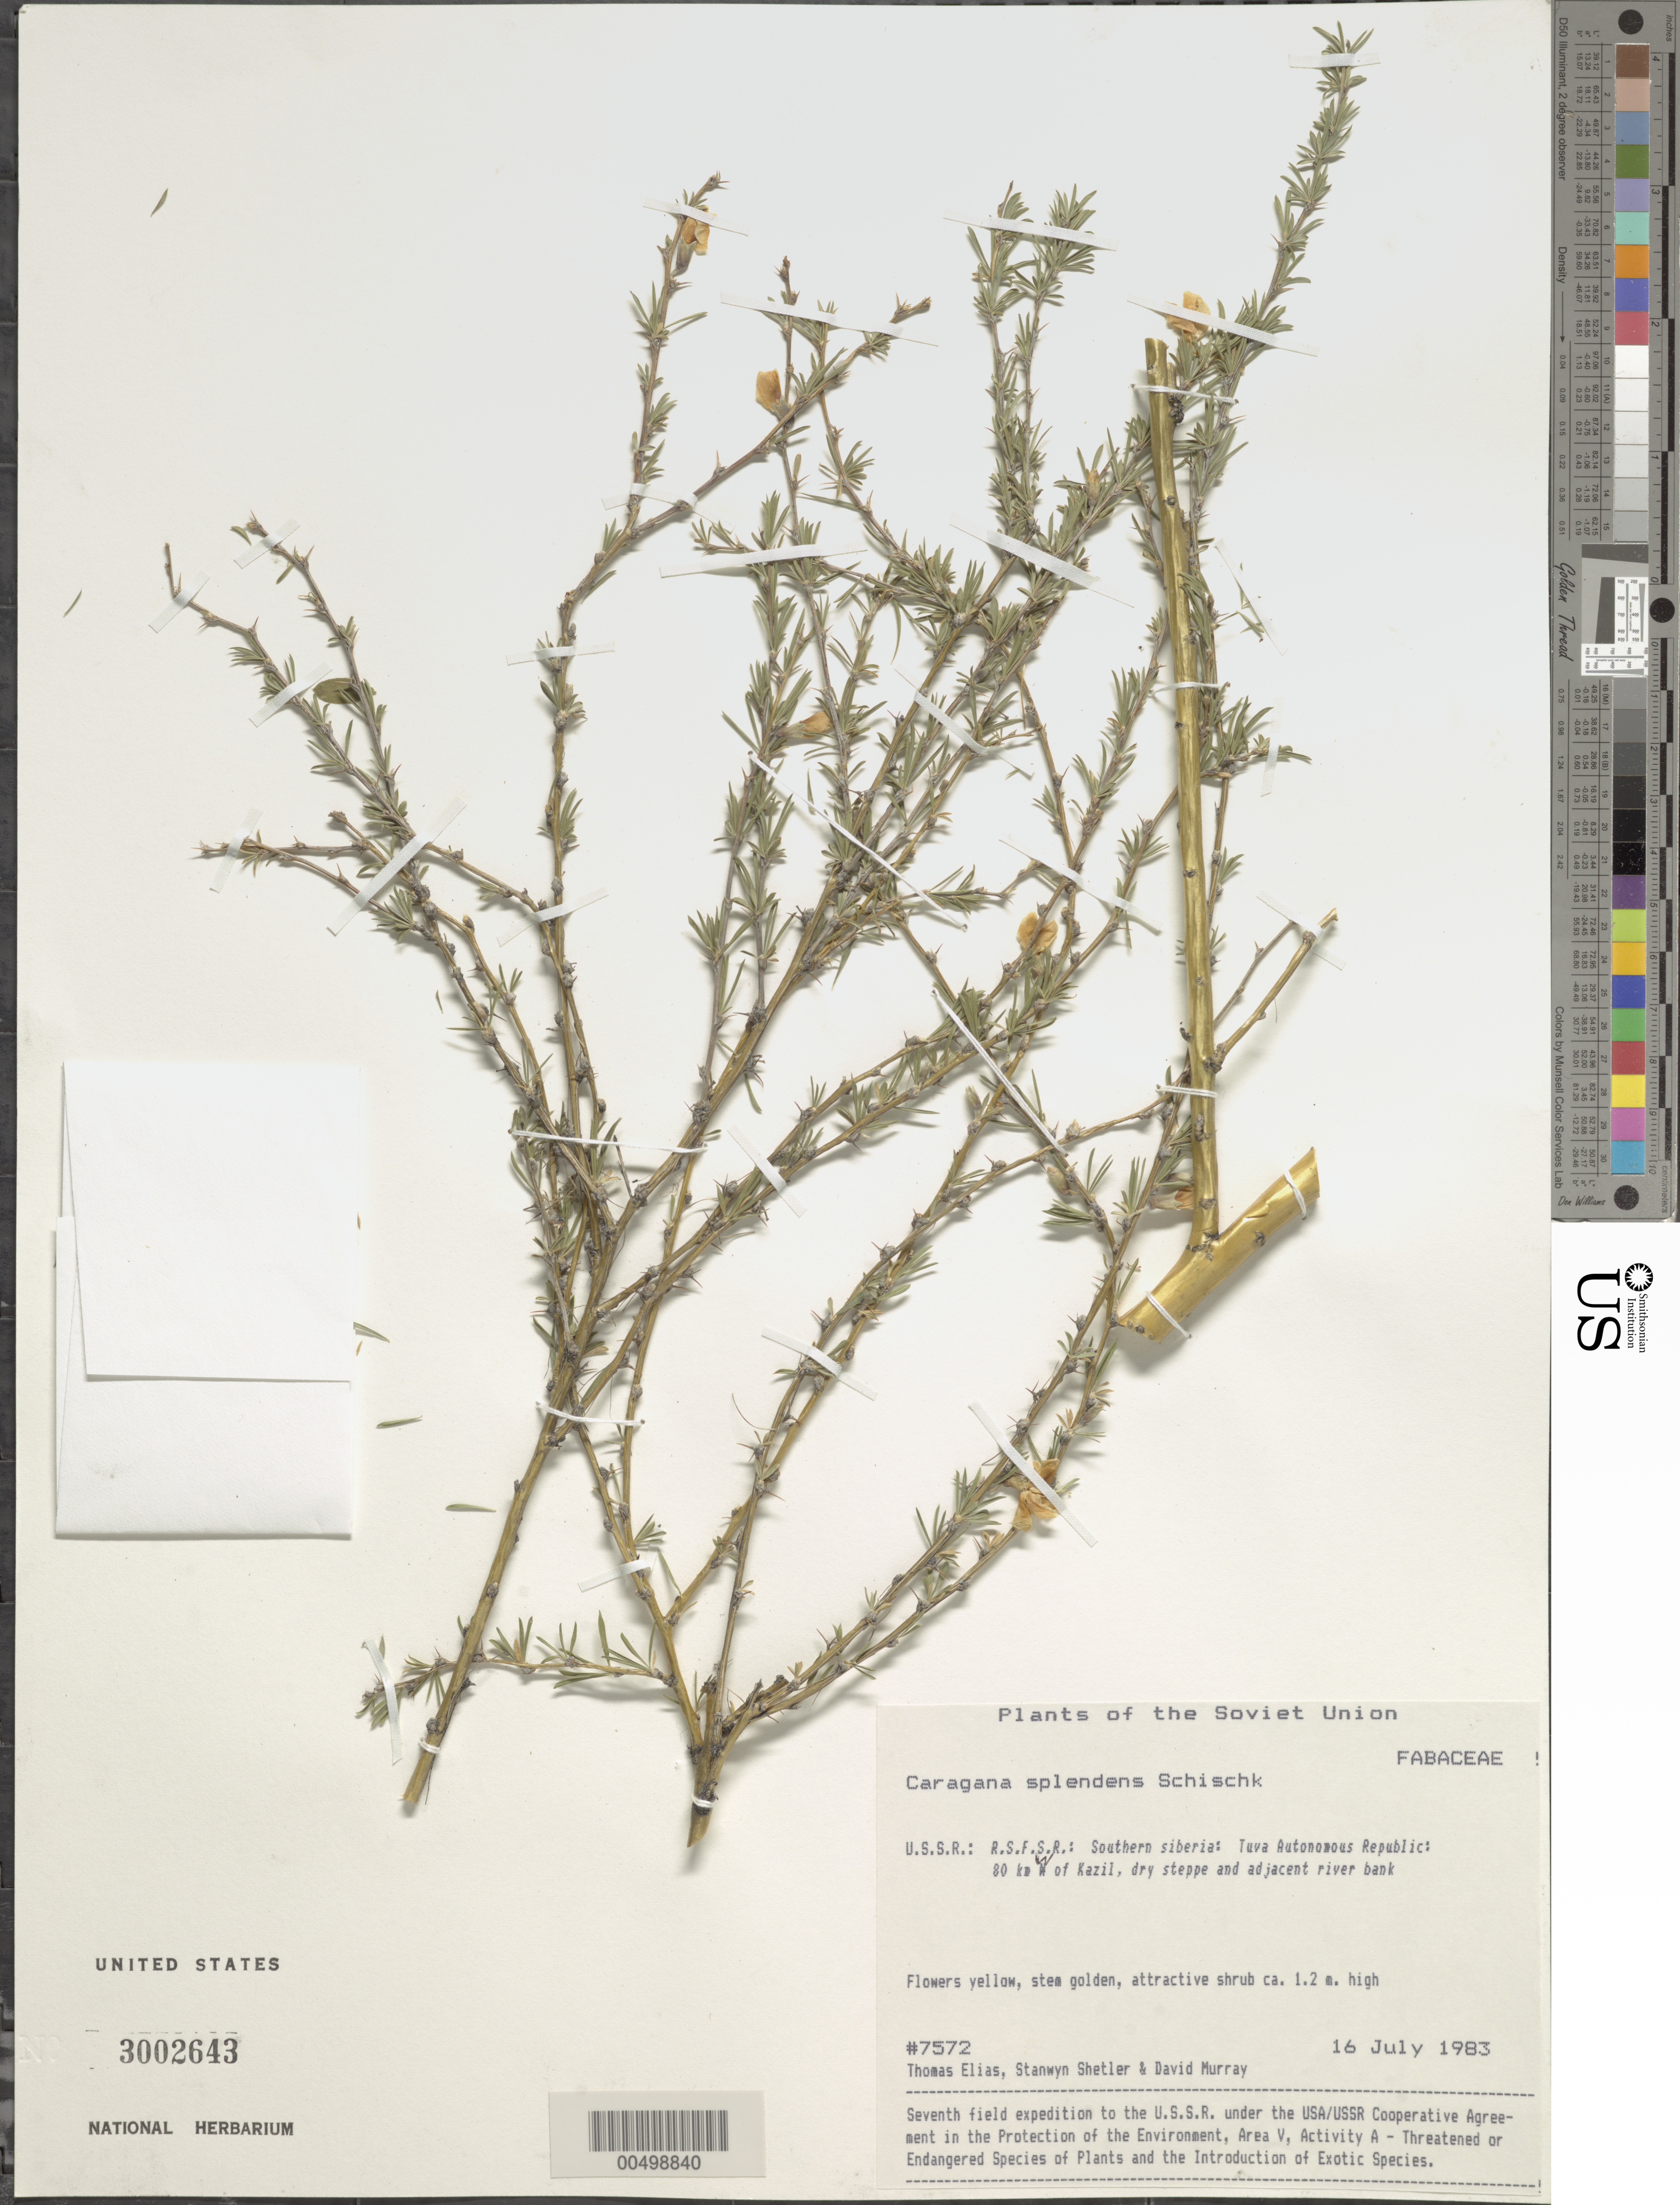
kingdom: Plantae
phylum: Tracheophyta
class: Magnoliopsida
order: Fabales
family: Fabaceae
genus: Caragana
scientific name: Caragana splendens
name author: Schischk.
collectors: T. Elias, S. Shetler & D. F. Murray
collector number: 7572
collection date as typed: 16 Jul 1983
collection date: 1983-07-16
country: Russian Federation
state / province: Tuva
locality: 80 km W of Kazil [Kyzyl]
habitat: dry steppe and adjacent river bank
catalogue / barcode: US 3002643